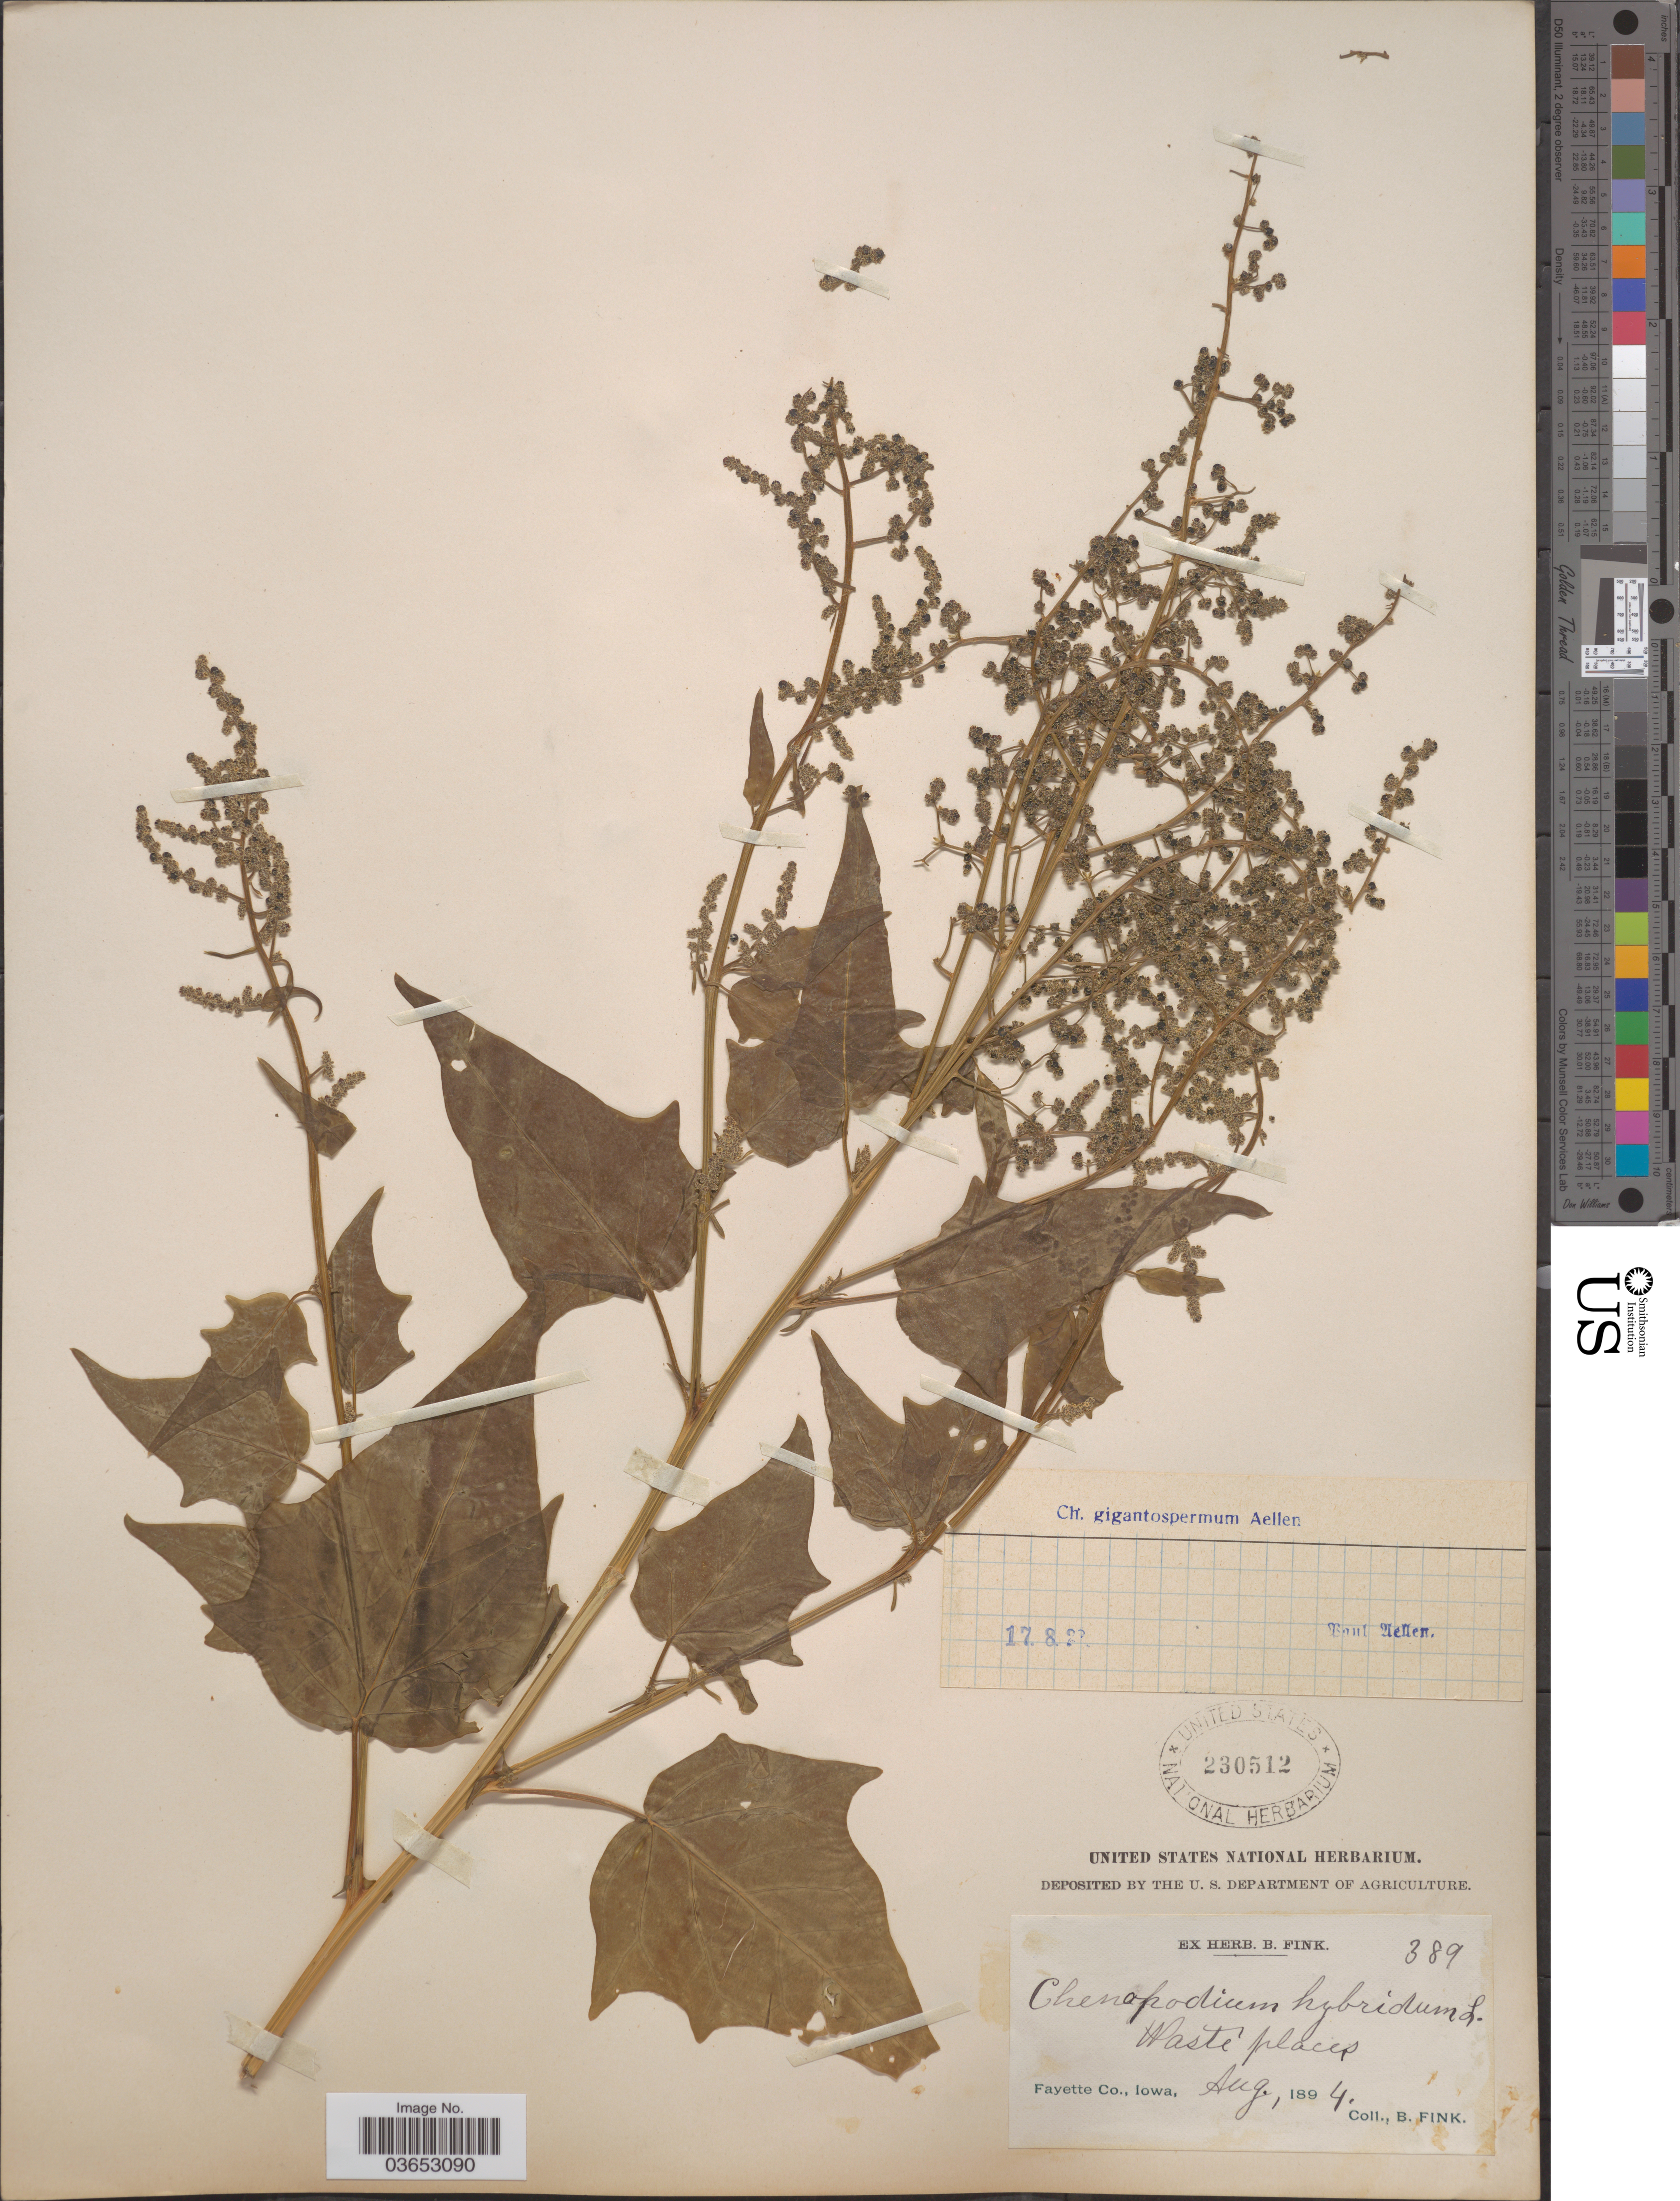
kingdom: Plantae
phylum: Tracheophyta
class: Magnoliopsida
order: Caryophyllales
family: Amaranthaceae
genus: Chenopodium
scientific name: Chenopodium gigantospermum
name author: Aellen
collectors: B. Fink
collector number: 389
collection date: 1894-08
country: United States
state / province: Iowa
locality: Fayette Co.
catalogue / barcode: US 230512